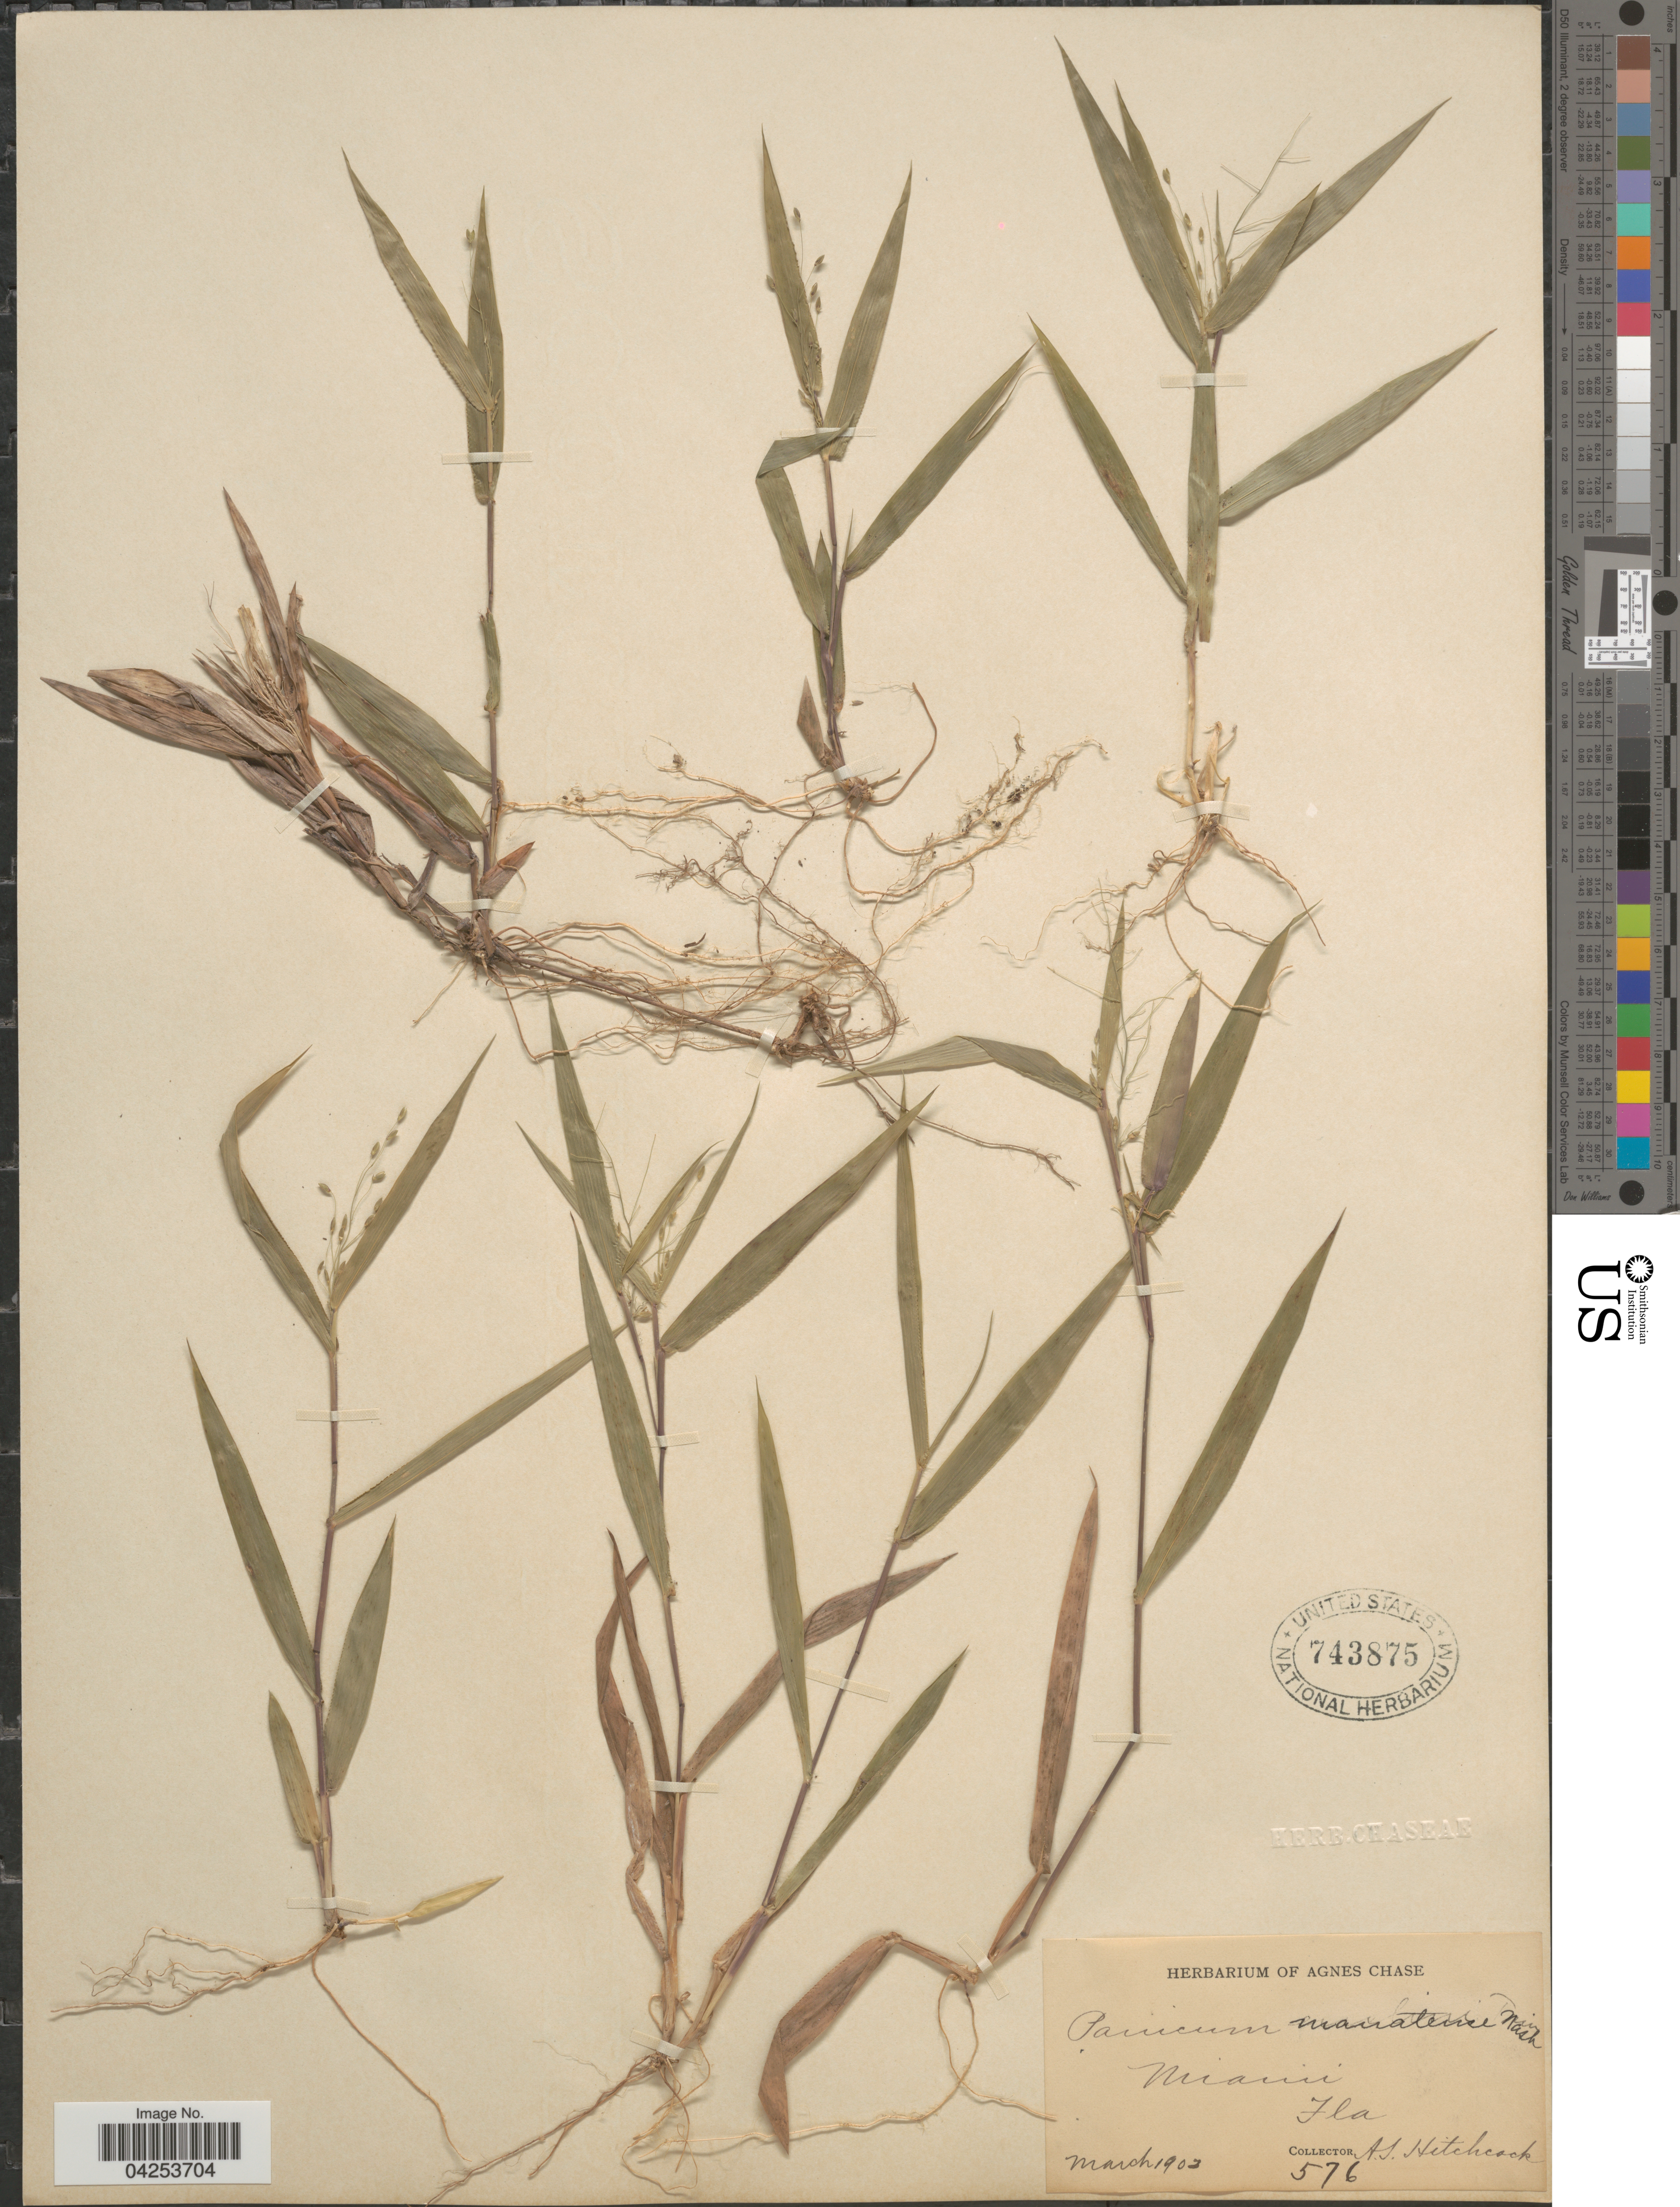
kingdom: Plantae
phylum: Tracheophyta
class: Liliopsida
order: Poales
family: Poaceae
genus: Dichanthelium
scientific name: Dichanthelium commutatum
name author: (Schult.) Gould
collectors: A. S. Hitchcock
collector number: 576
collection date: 1903-03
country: United States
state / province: Florida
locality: Miami.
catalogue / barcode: US 743875